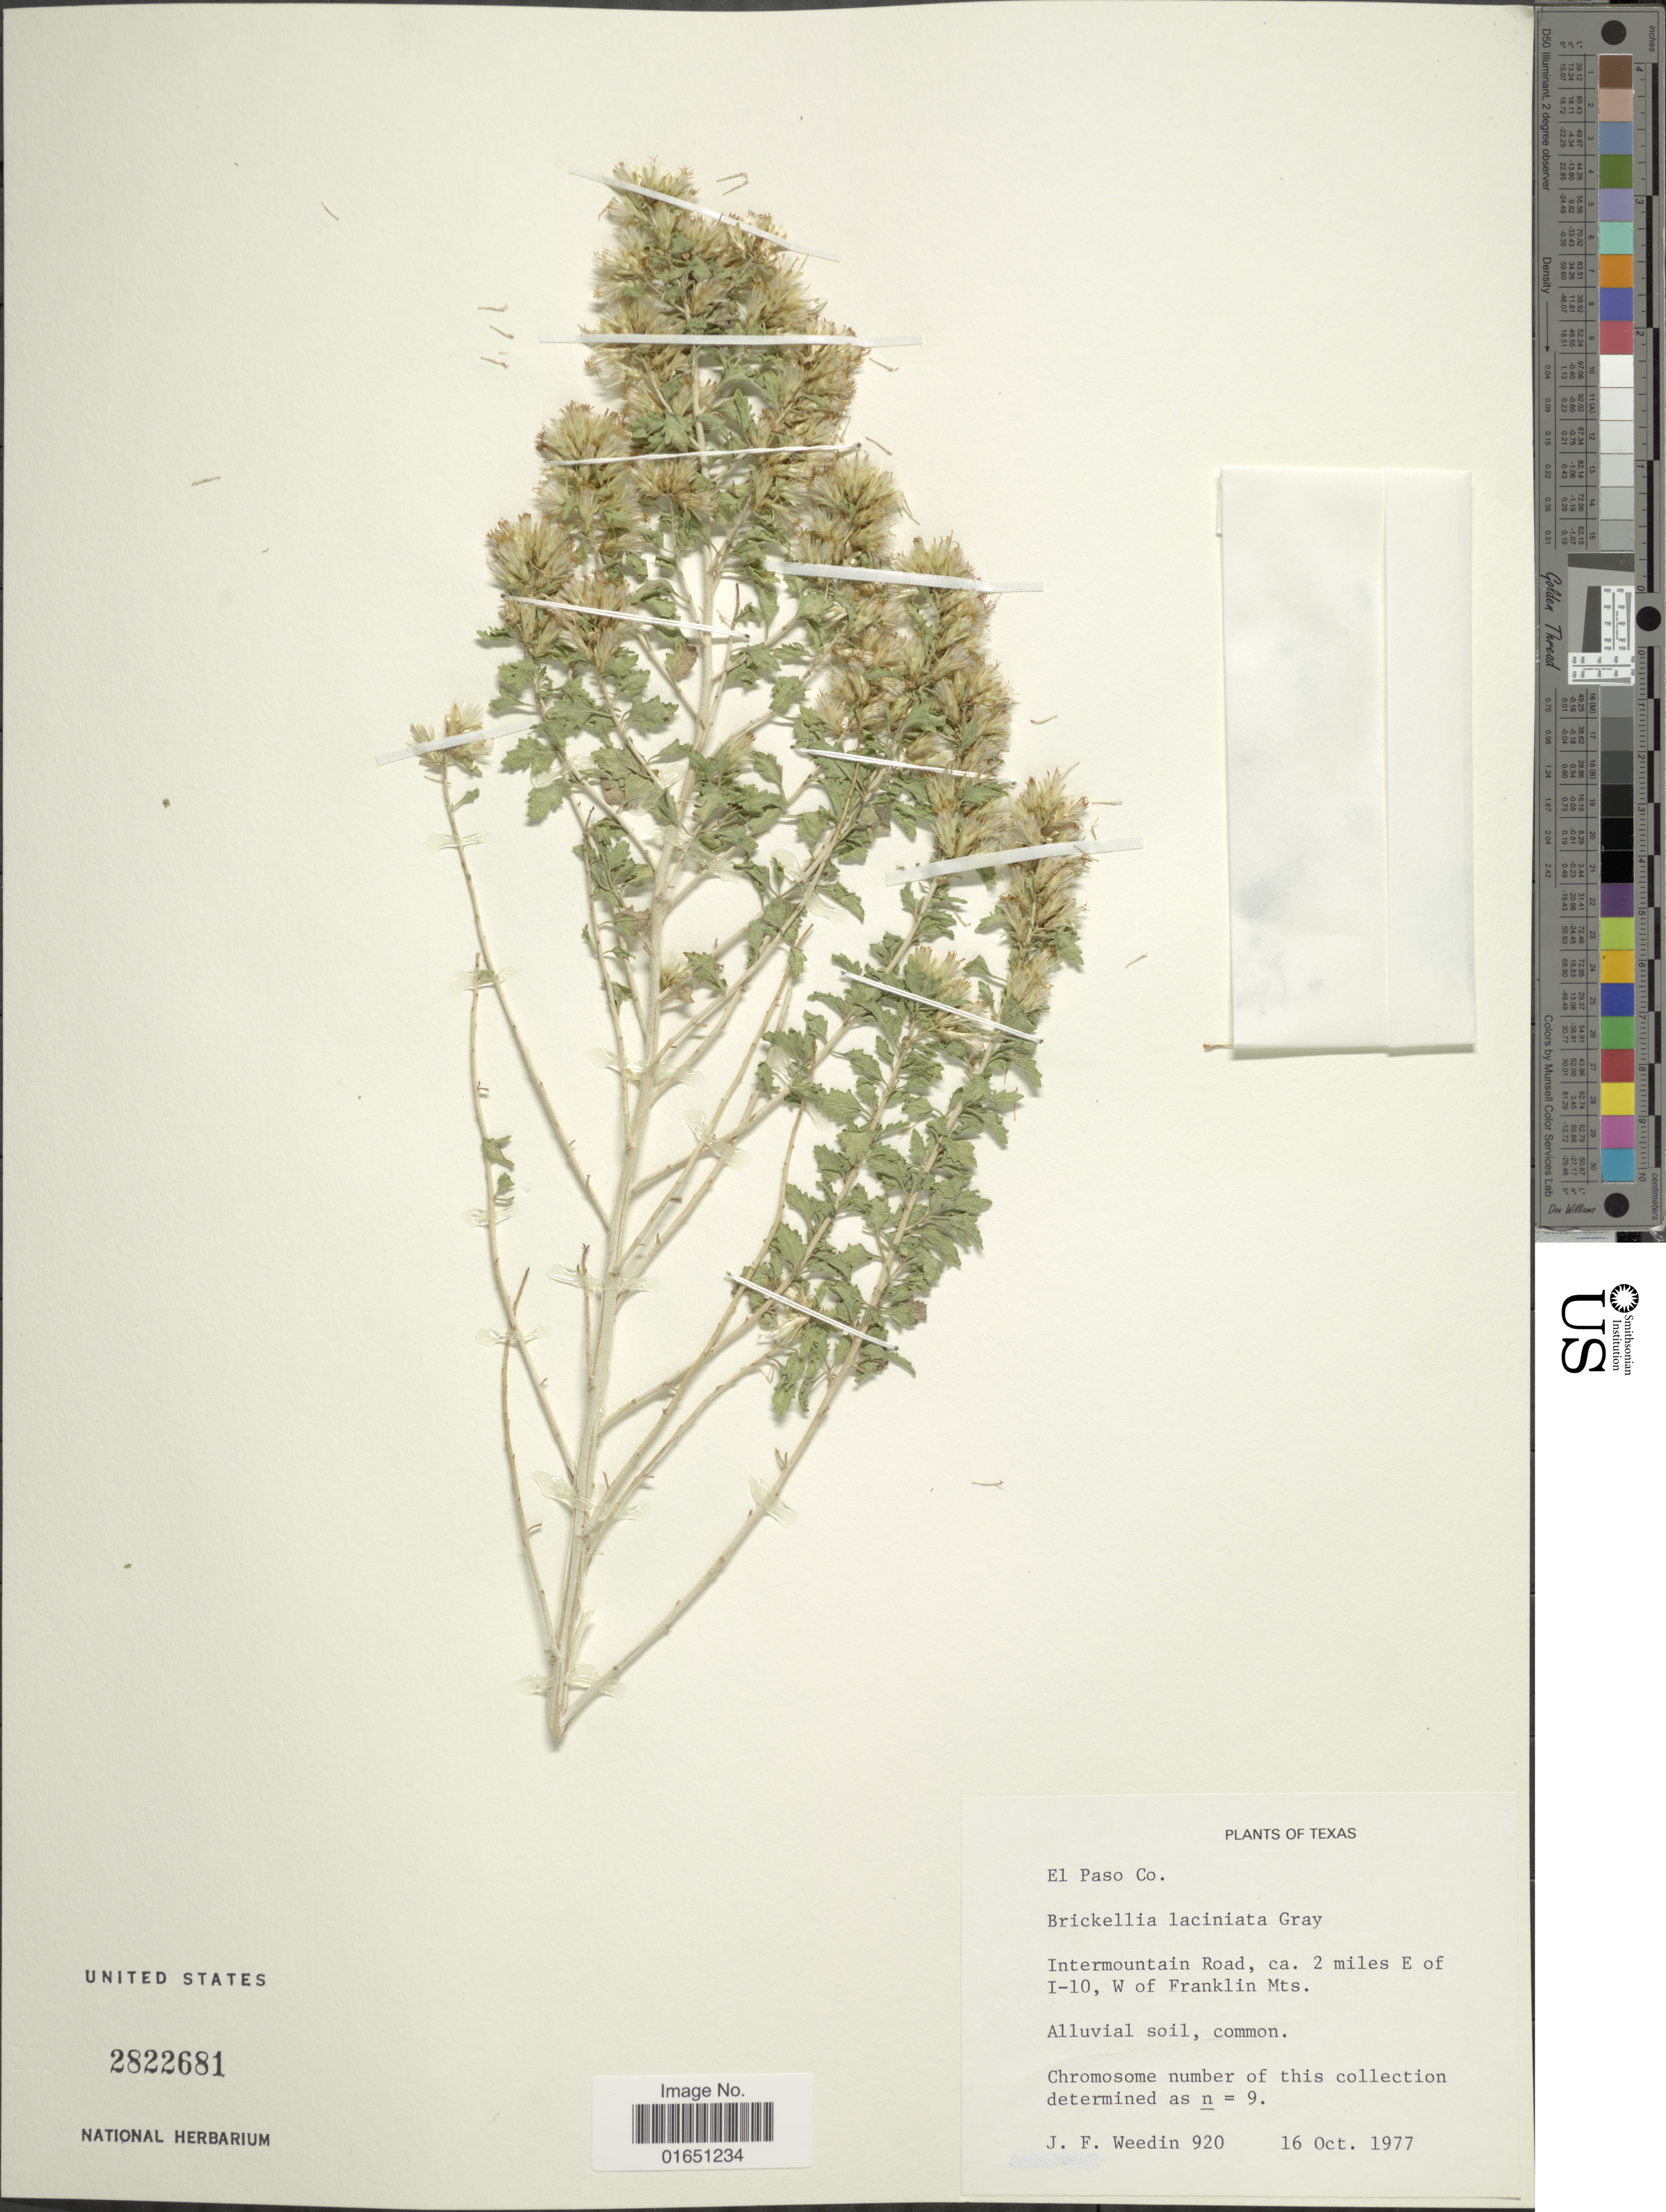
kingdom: Plantae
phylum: Tracheophyta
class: Magnoliopsida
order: Asterales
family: Asteraceae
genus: Brickellia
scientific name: Brickellia laciniata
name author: A. Gray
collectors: J. Weedin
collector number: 920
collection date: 1977-10-16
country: United States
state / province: Texas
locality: El Paso Co., Intermountain Road, 2 miles E of I-10, W of Franklin Mts.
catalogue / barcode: US 2822681